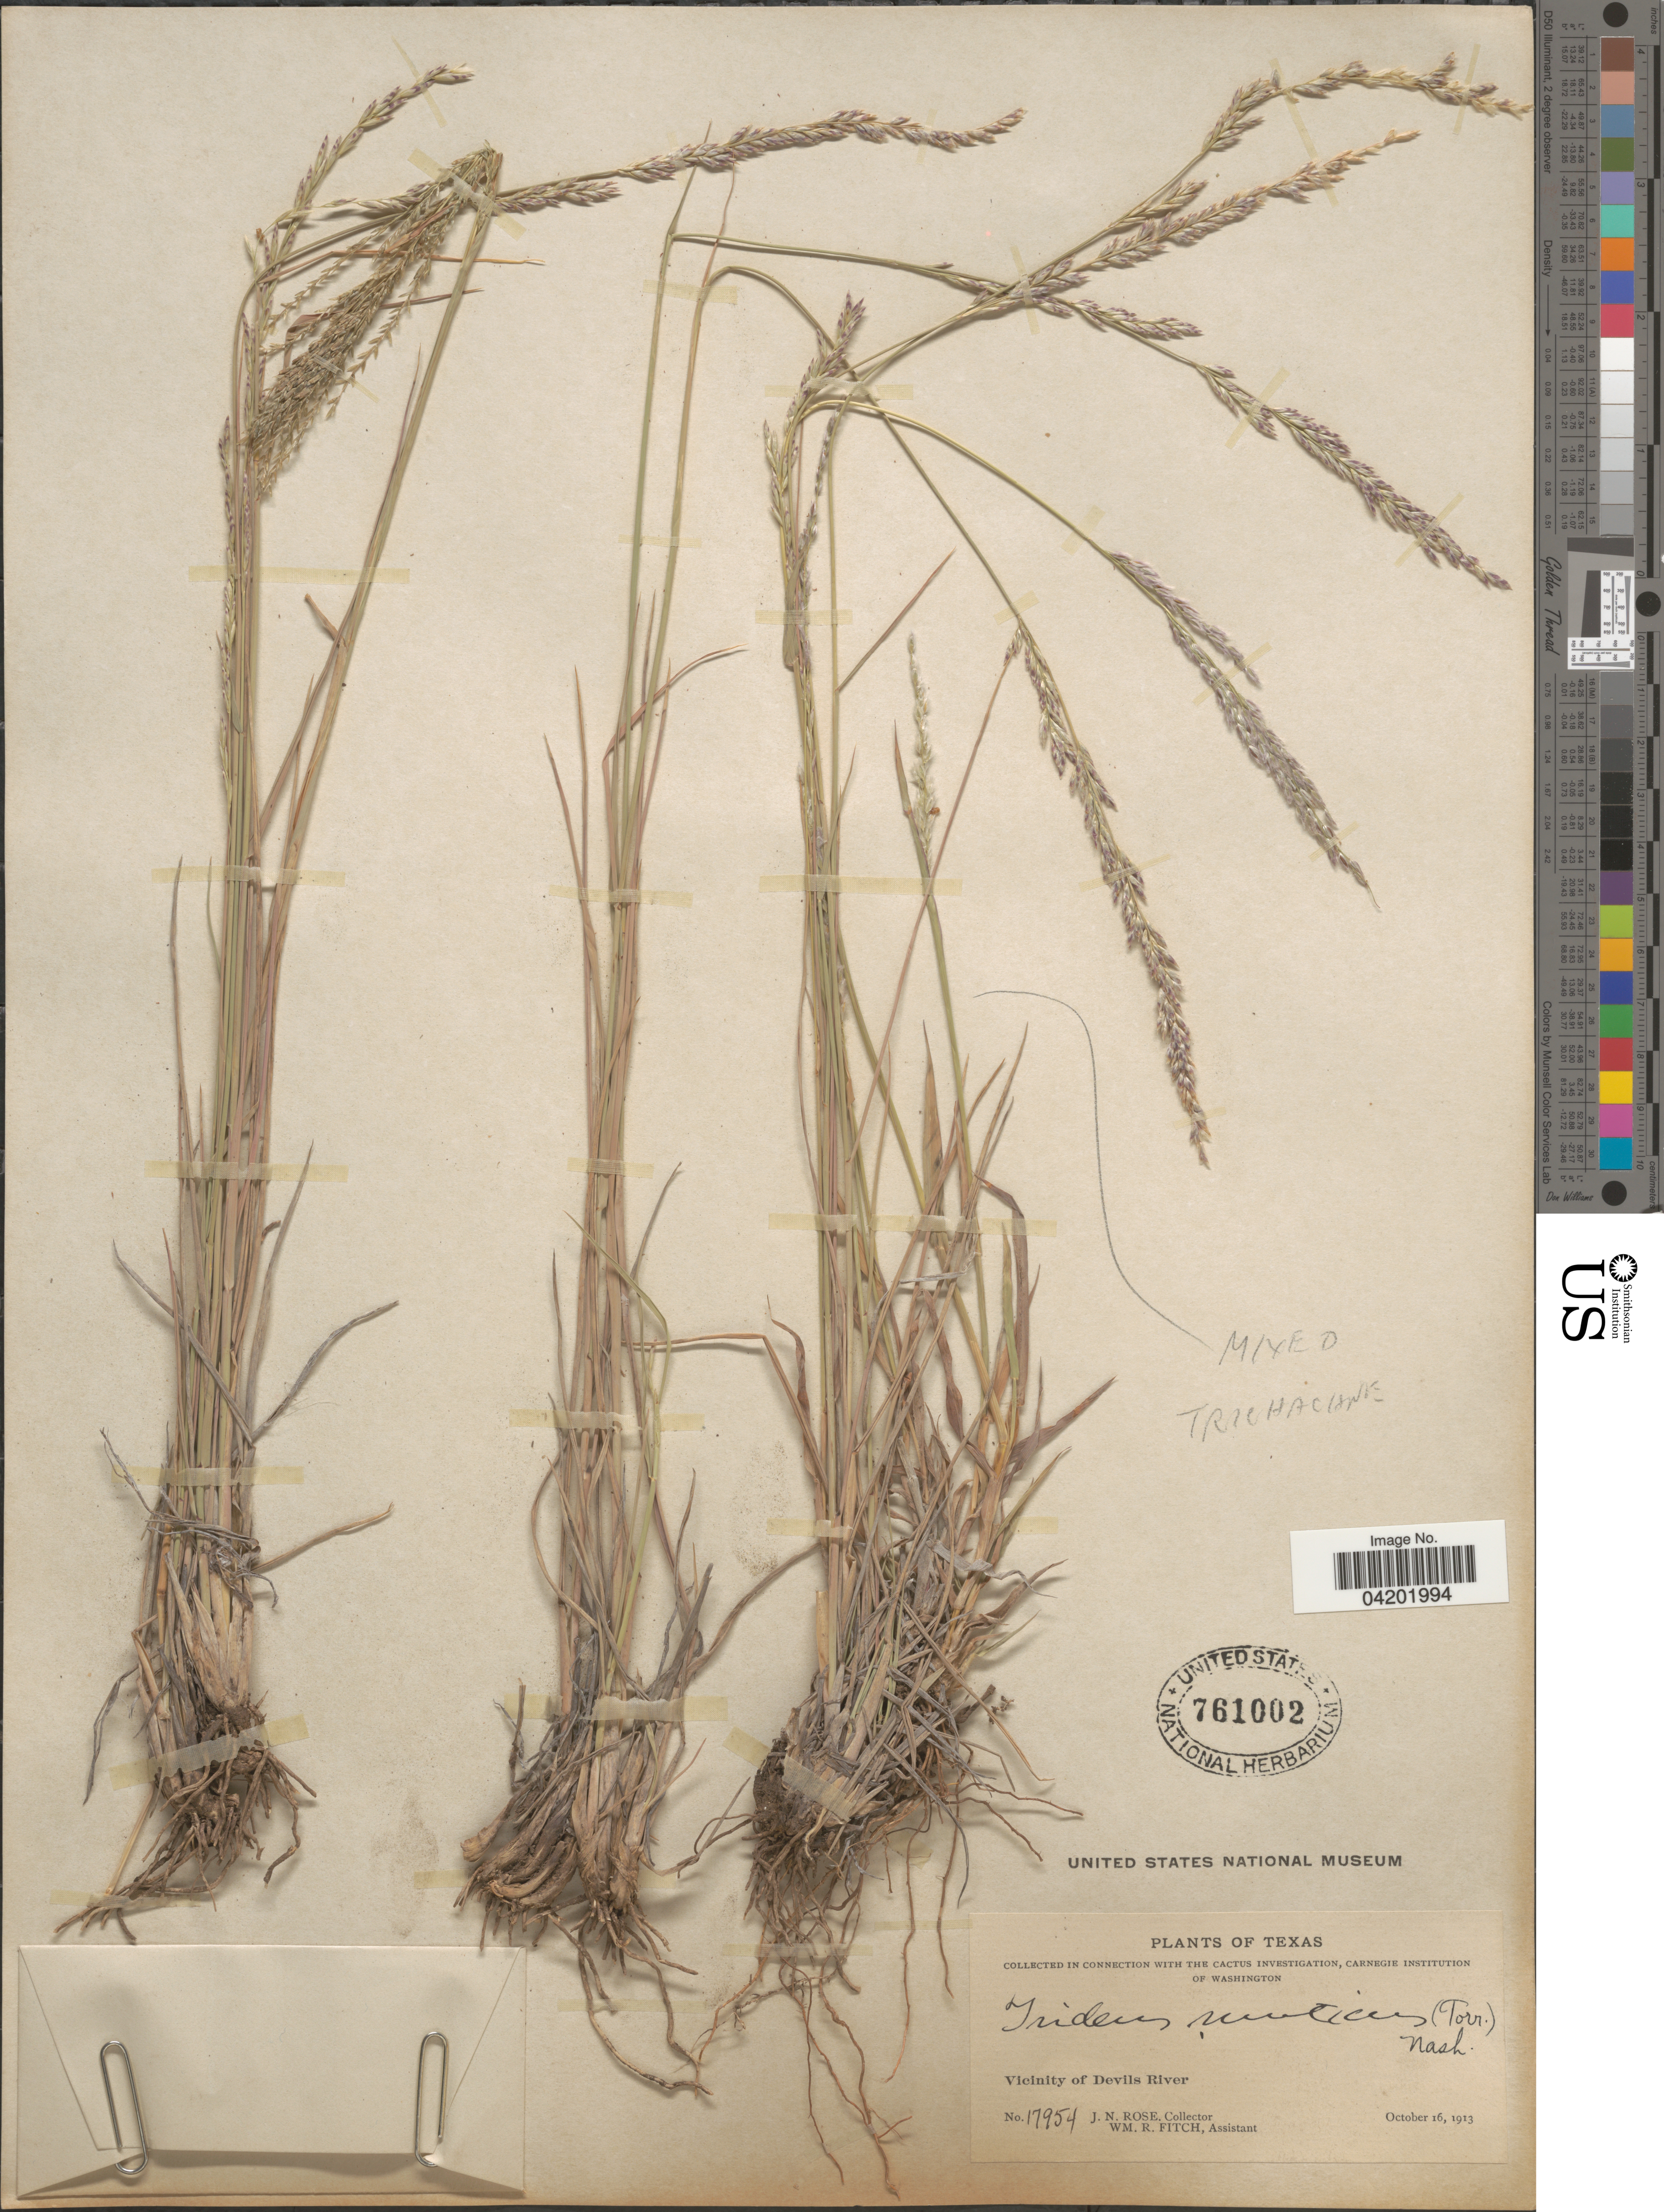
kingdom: Plantae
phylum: Tracheophyta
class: Liliopsida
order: Poales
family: Poaceae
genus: Tridentopsis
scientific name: Tridentopsis mutica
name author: (Torr.) P.M. Peterson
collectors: J. N. Rose & W. R. Fitch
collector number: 17954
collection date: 1913-10-16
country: United States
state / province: Texas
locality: Vicinity of Devils River.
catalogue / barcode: US 761002